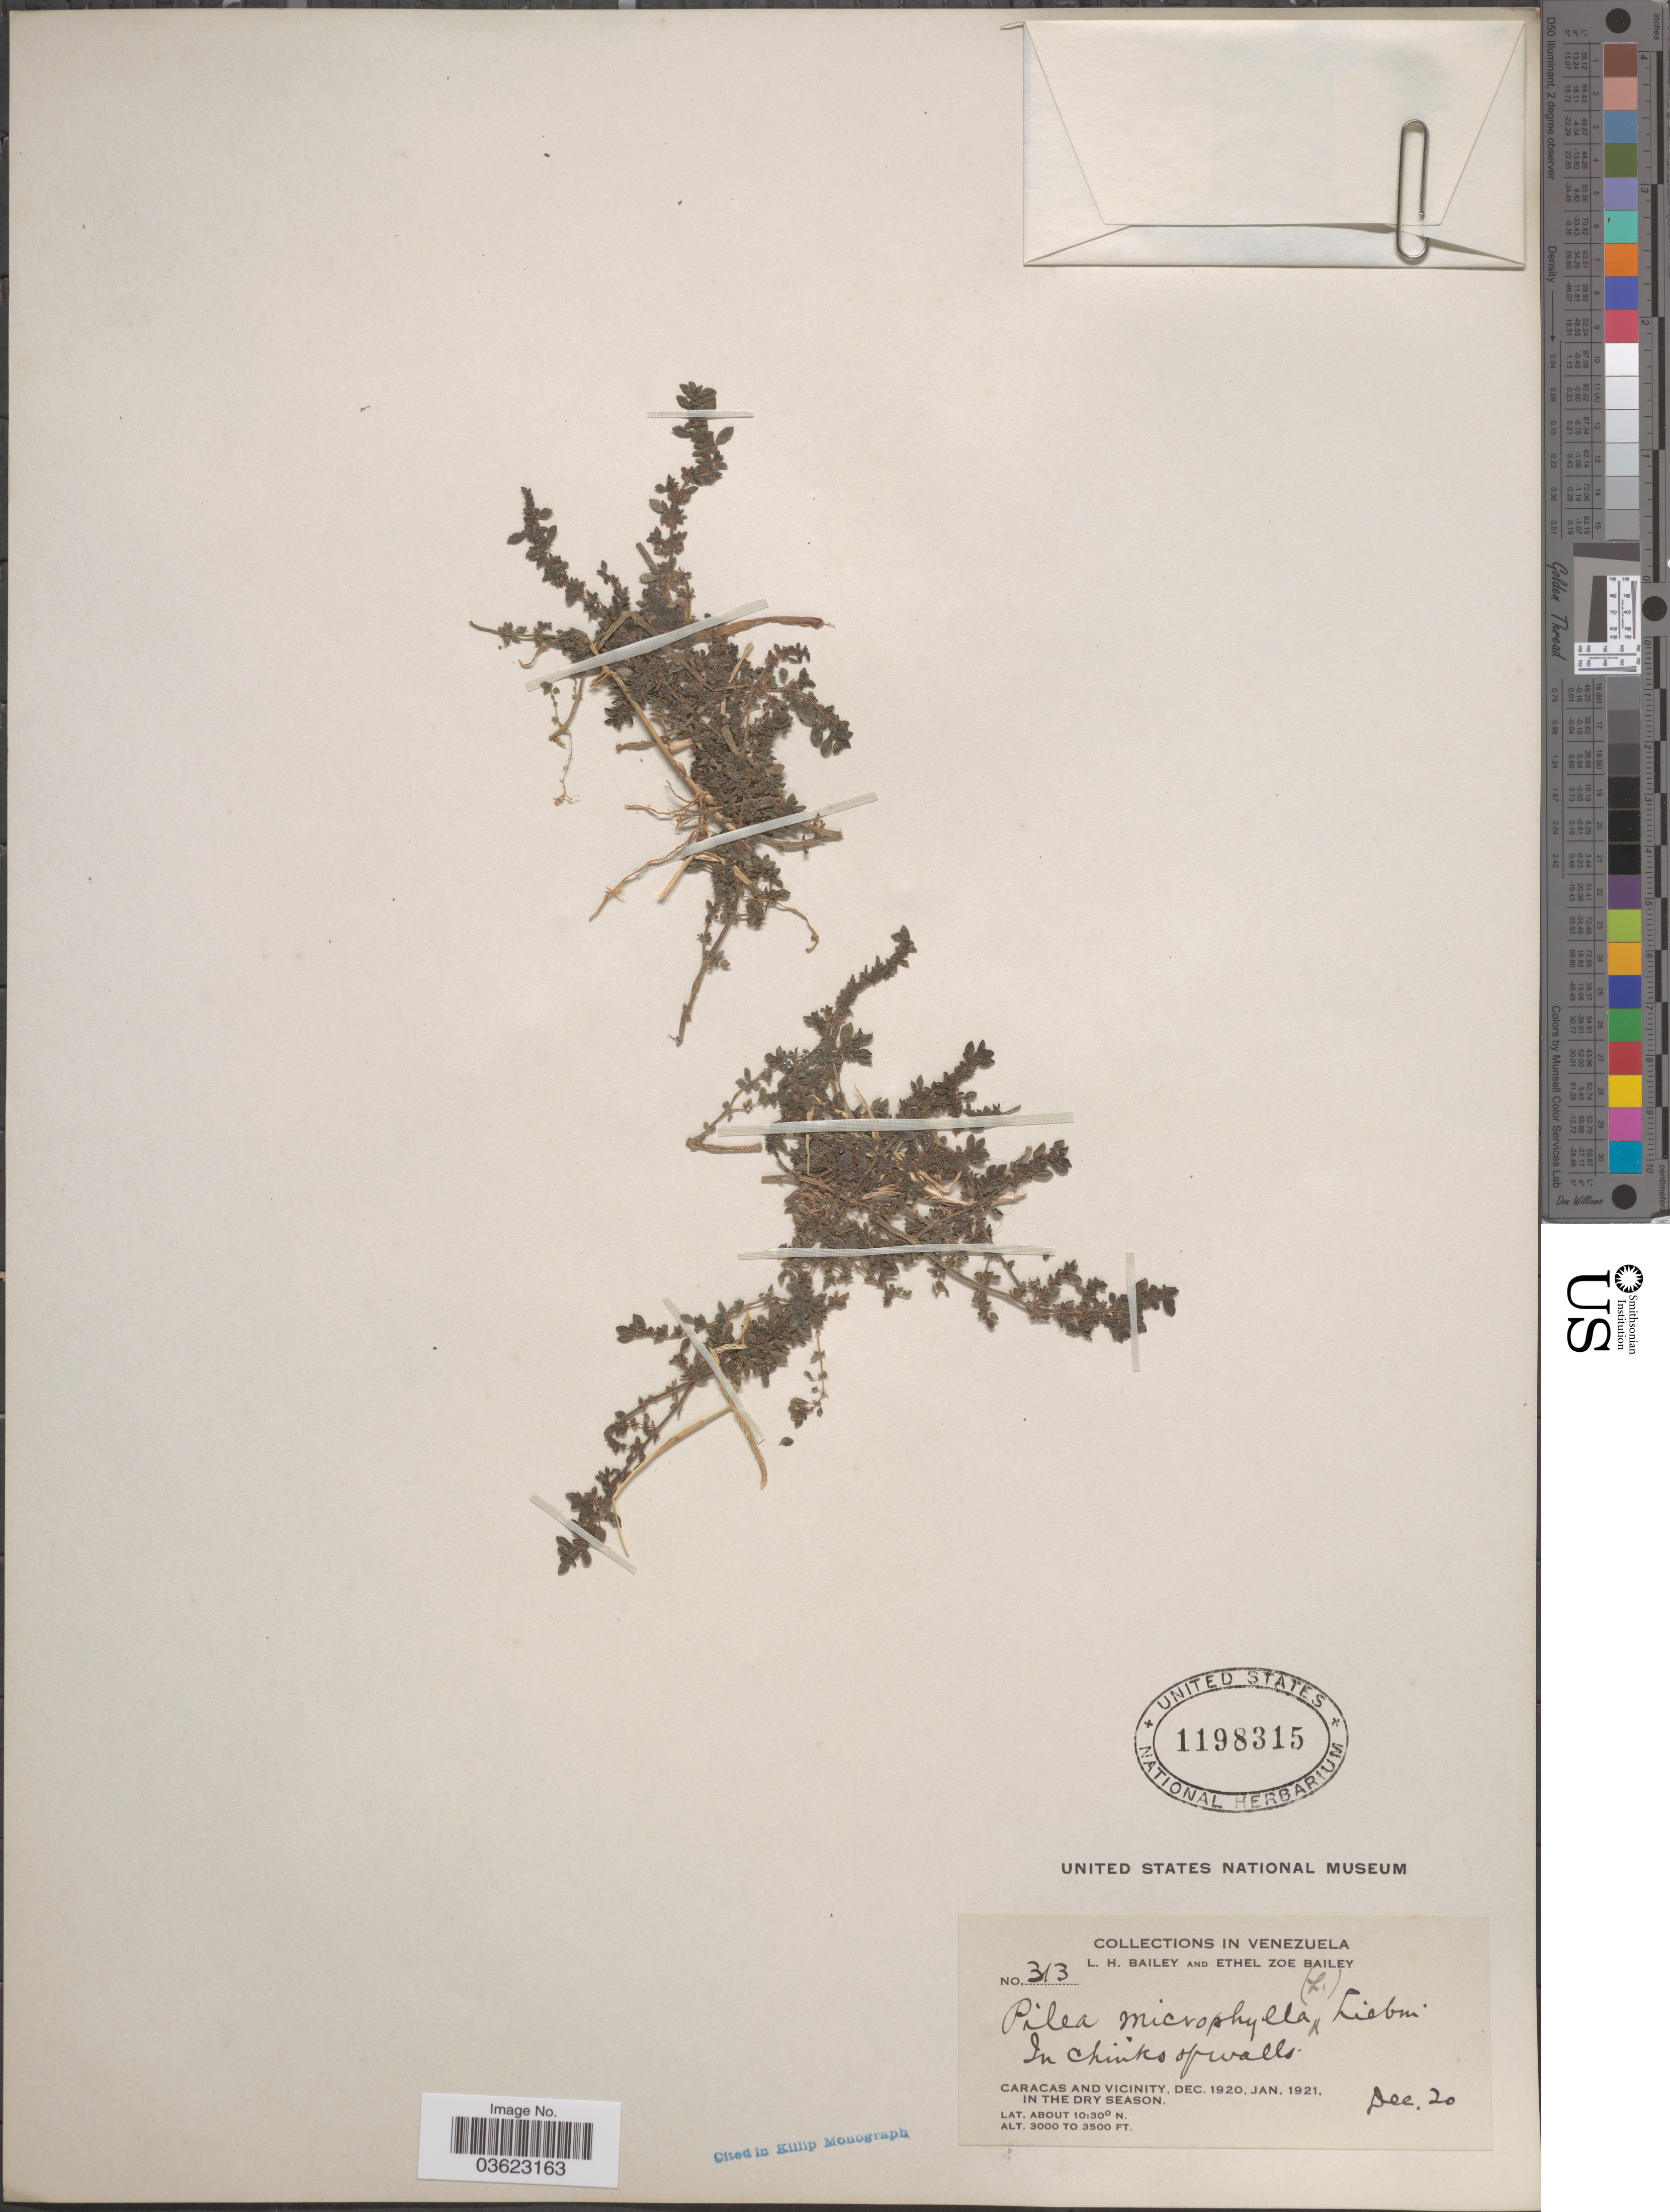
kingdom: Plantae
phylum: Tracheophyta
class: Magnoliopsida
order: Rosales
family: Urticaceae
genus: Pilea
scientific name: Pilea microphylla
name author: (L.) Liebm.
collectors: L. H. Bailey & E. Z. Bailey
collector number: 313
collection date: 1921-12-20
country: Venezuela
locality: Caracas and vicinity.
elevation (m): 914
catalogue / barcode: US 1198315